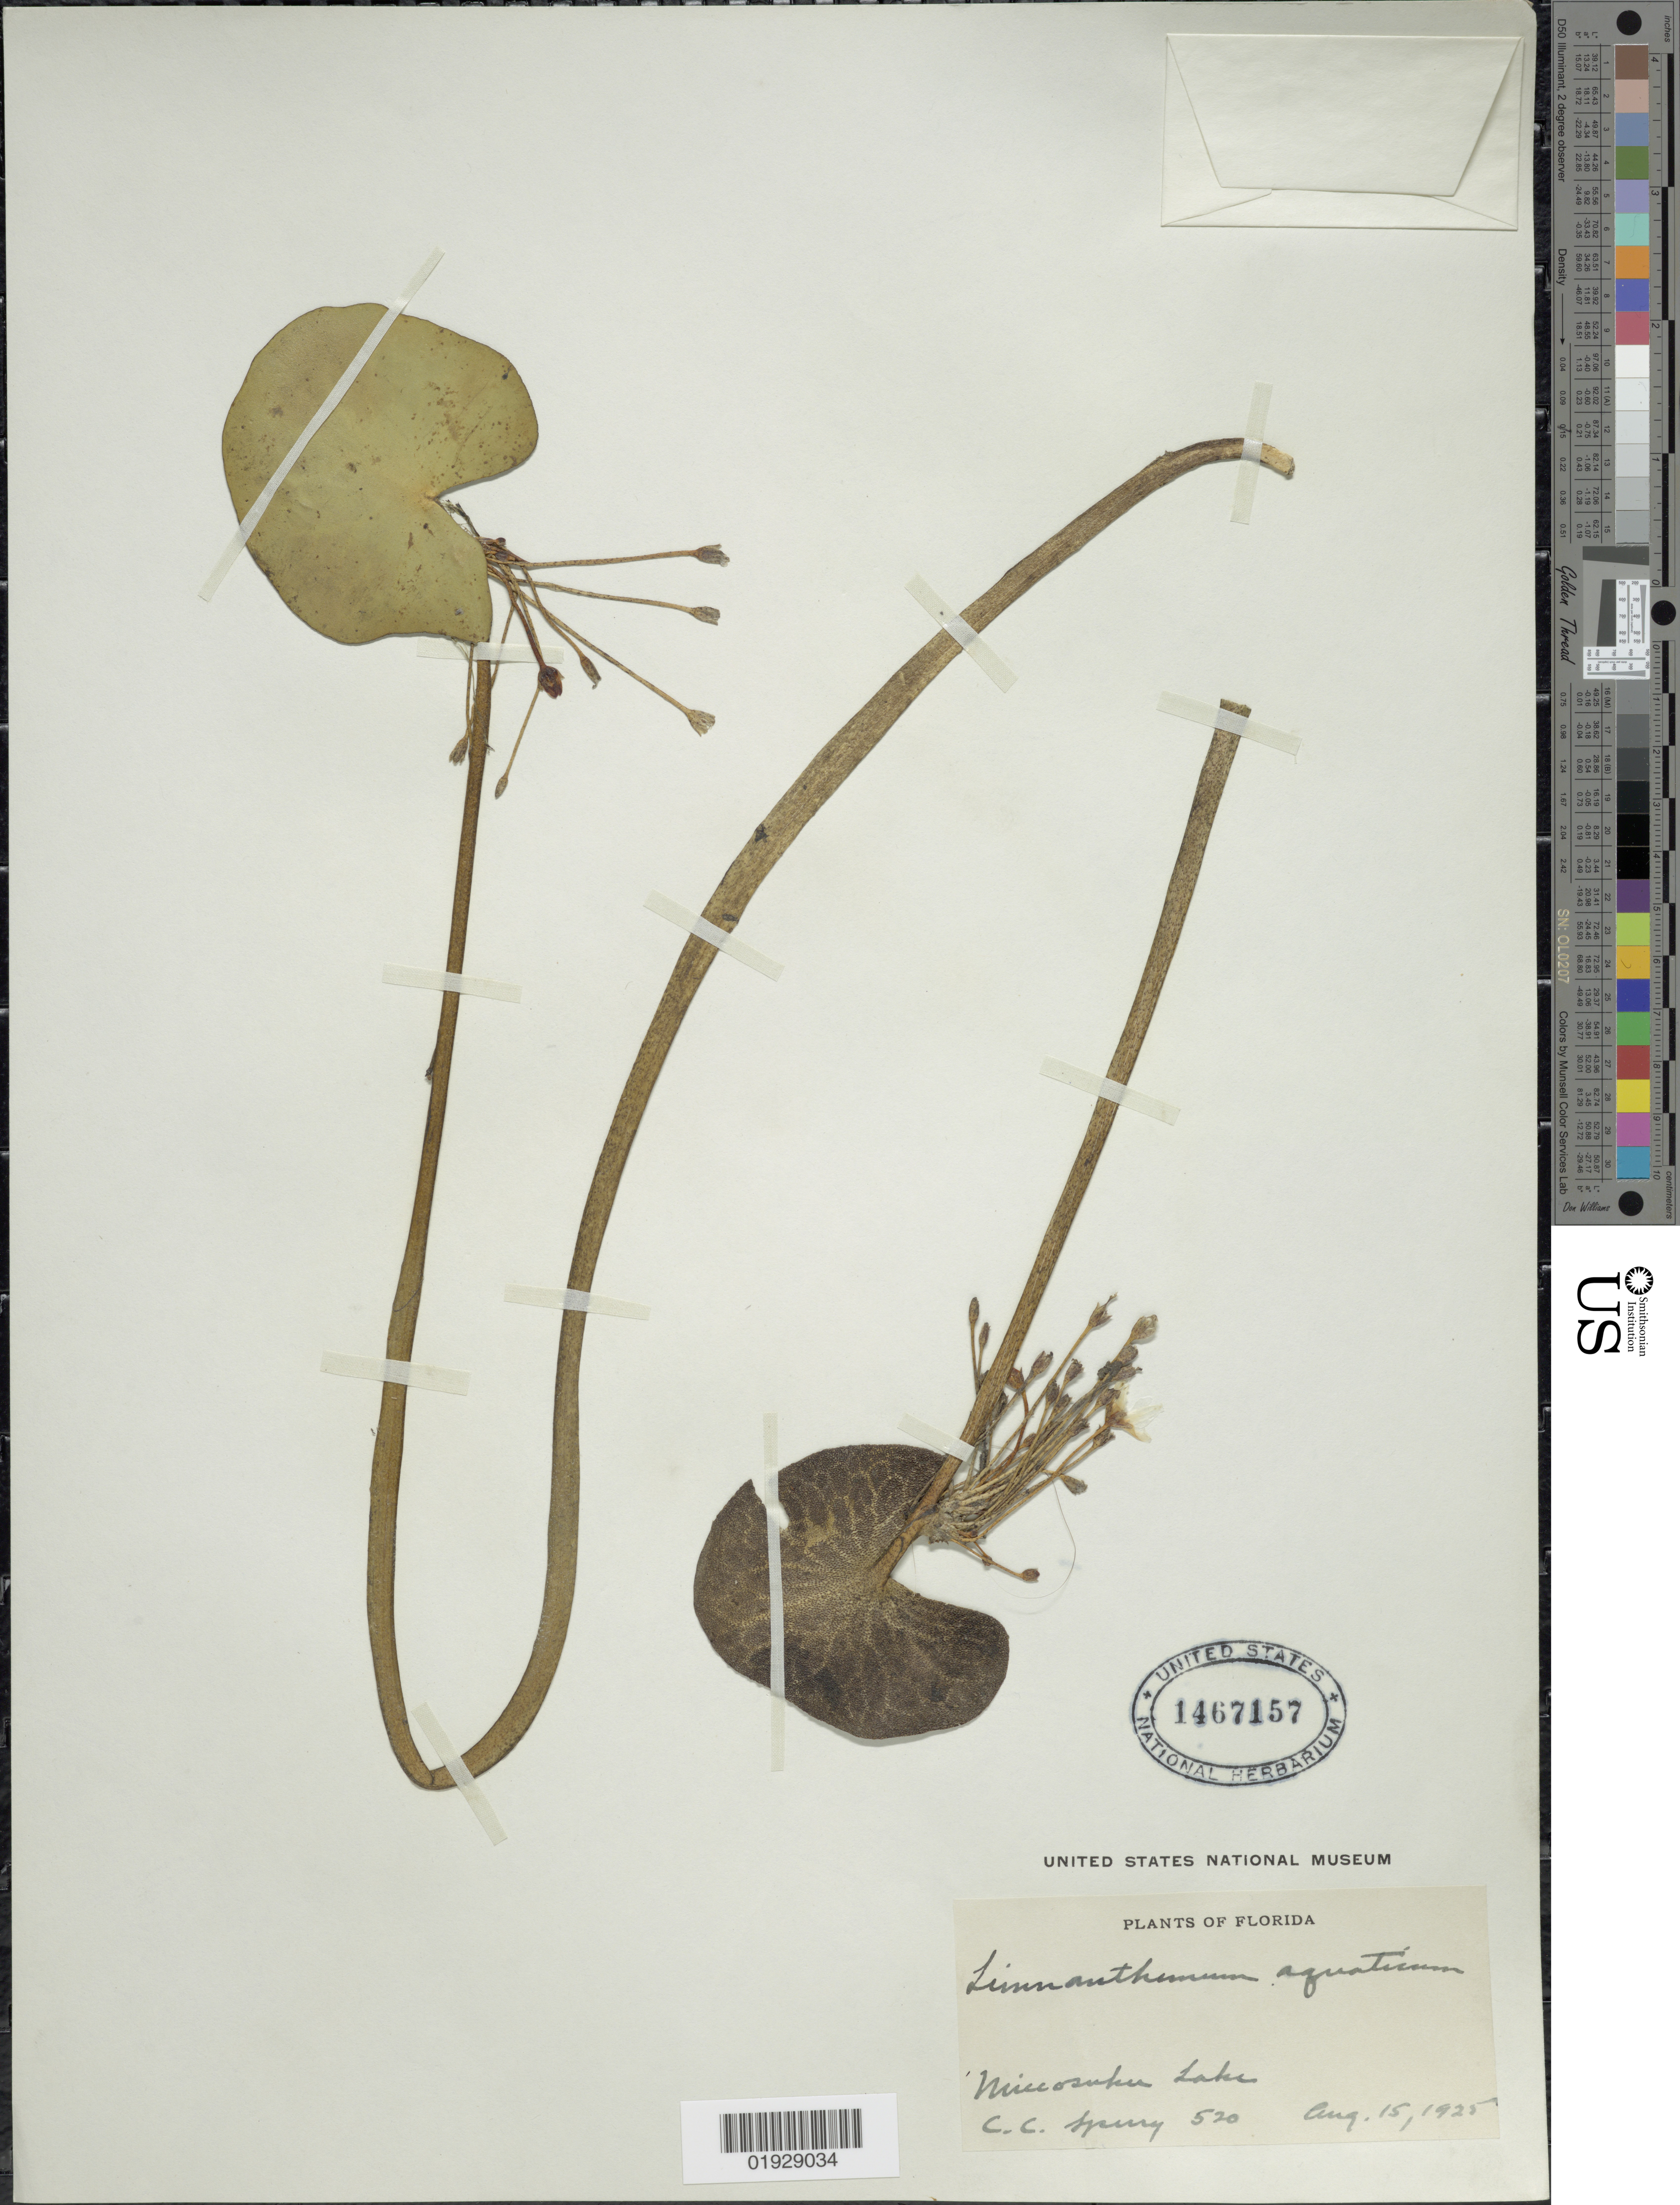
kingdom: Plantae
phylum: Tracheophyta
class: Magnoliopsida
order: Asterales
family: Menyanthaceae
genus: Nymphoides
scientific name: Nymphoides aquatica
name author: (J.F. Gmel.) Kuntze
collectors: C. C. Sperry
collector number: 520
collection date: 1925-08-15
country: United States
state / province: Florida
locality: Miccosukee Lake.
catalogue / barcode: US 1467157